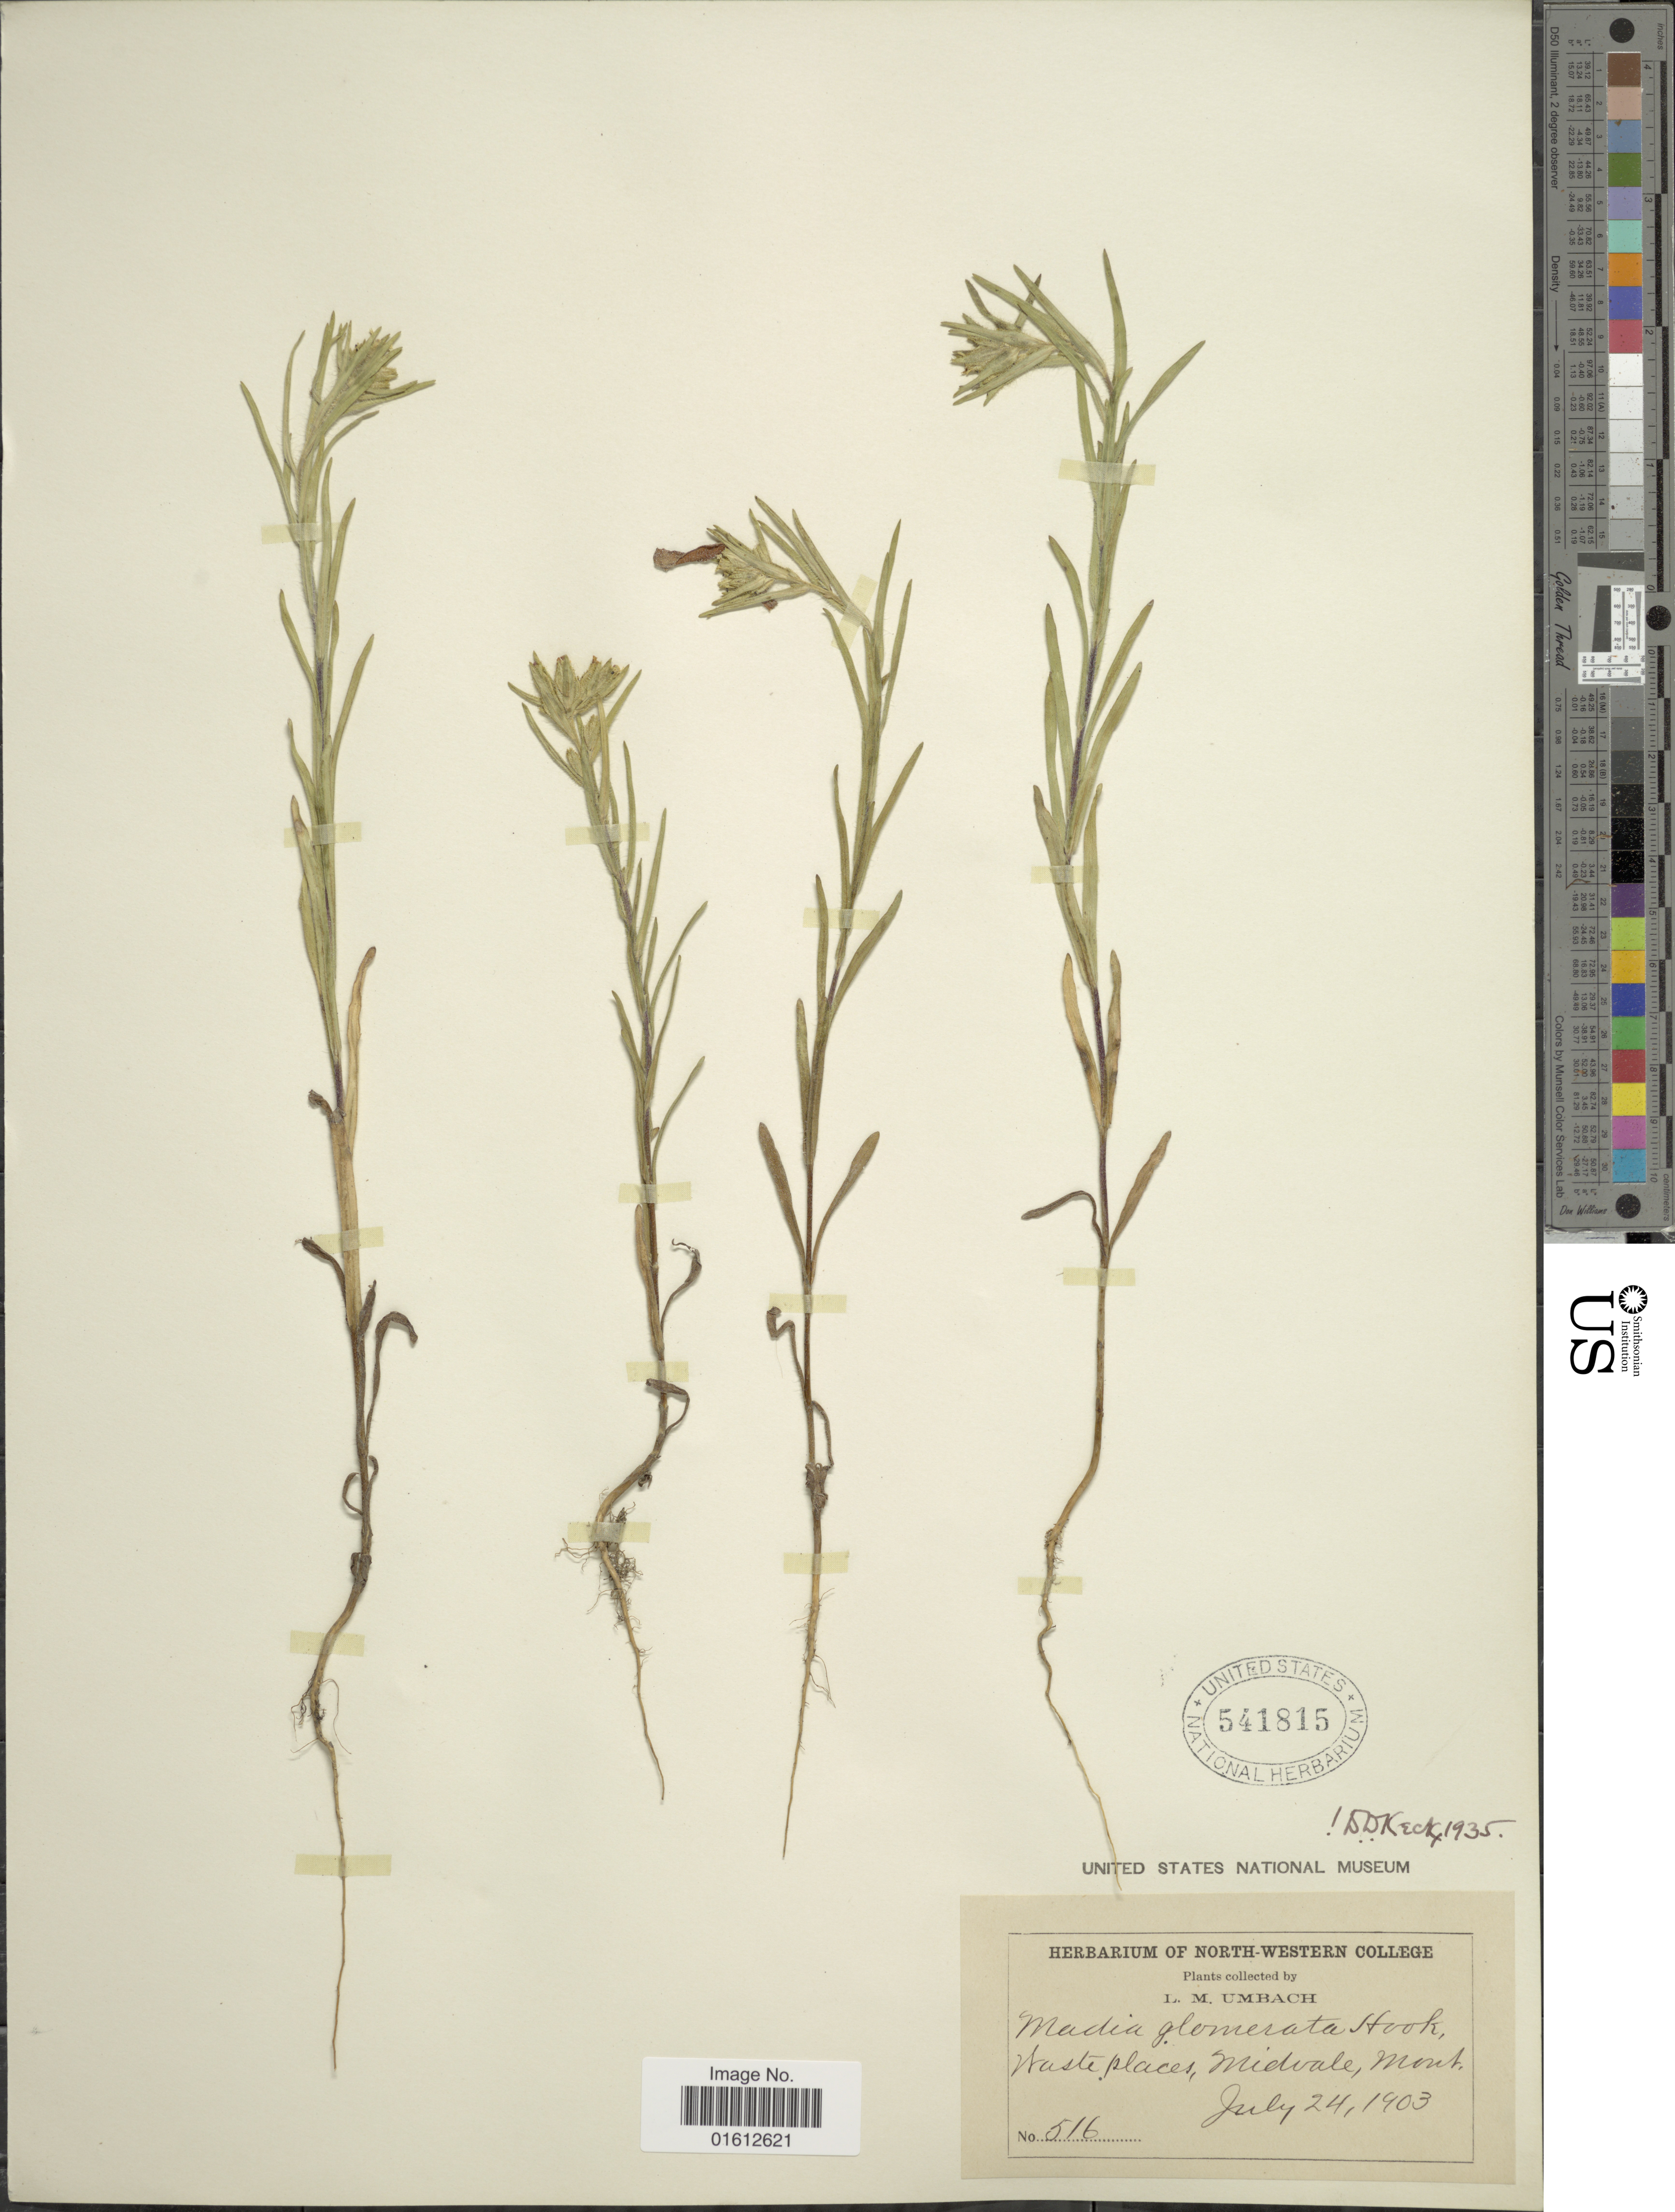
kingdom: Plantae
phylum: Tracheophyta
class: Magnoliopsida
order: Asterales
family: Asteraceae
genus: Madia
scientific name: Madia glomerata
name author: Hook.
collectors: L. M. Umbach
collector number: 516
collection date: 1903-07-24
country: United States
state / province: Montana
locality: Waste places, Midvale.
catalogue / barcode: US 541815